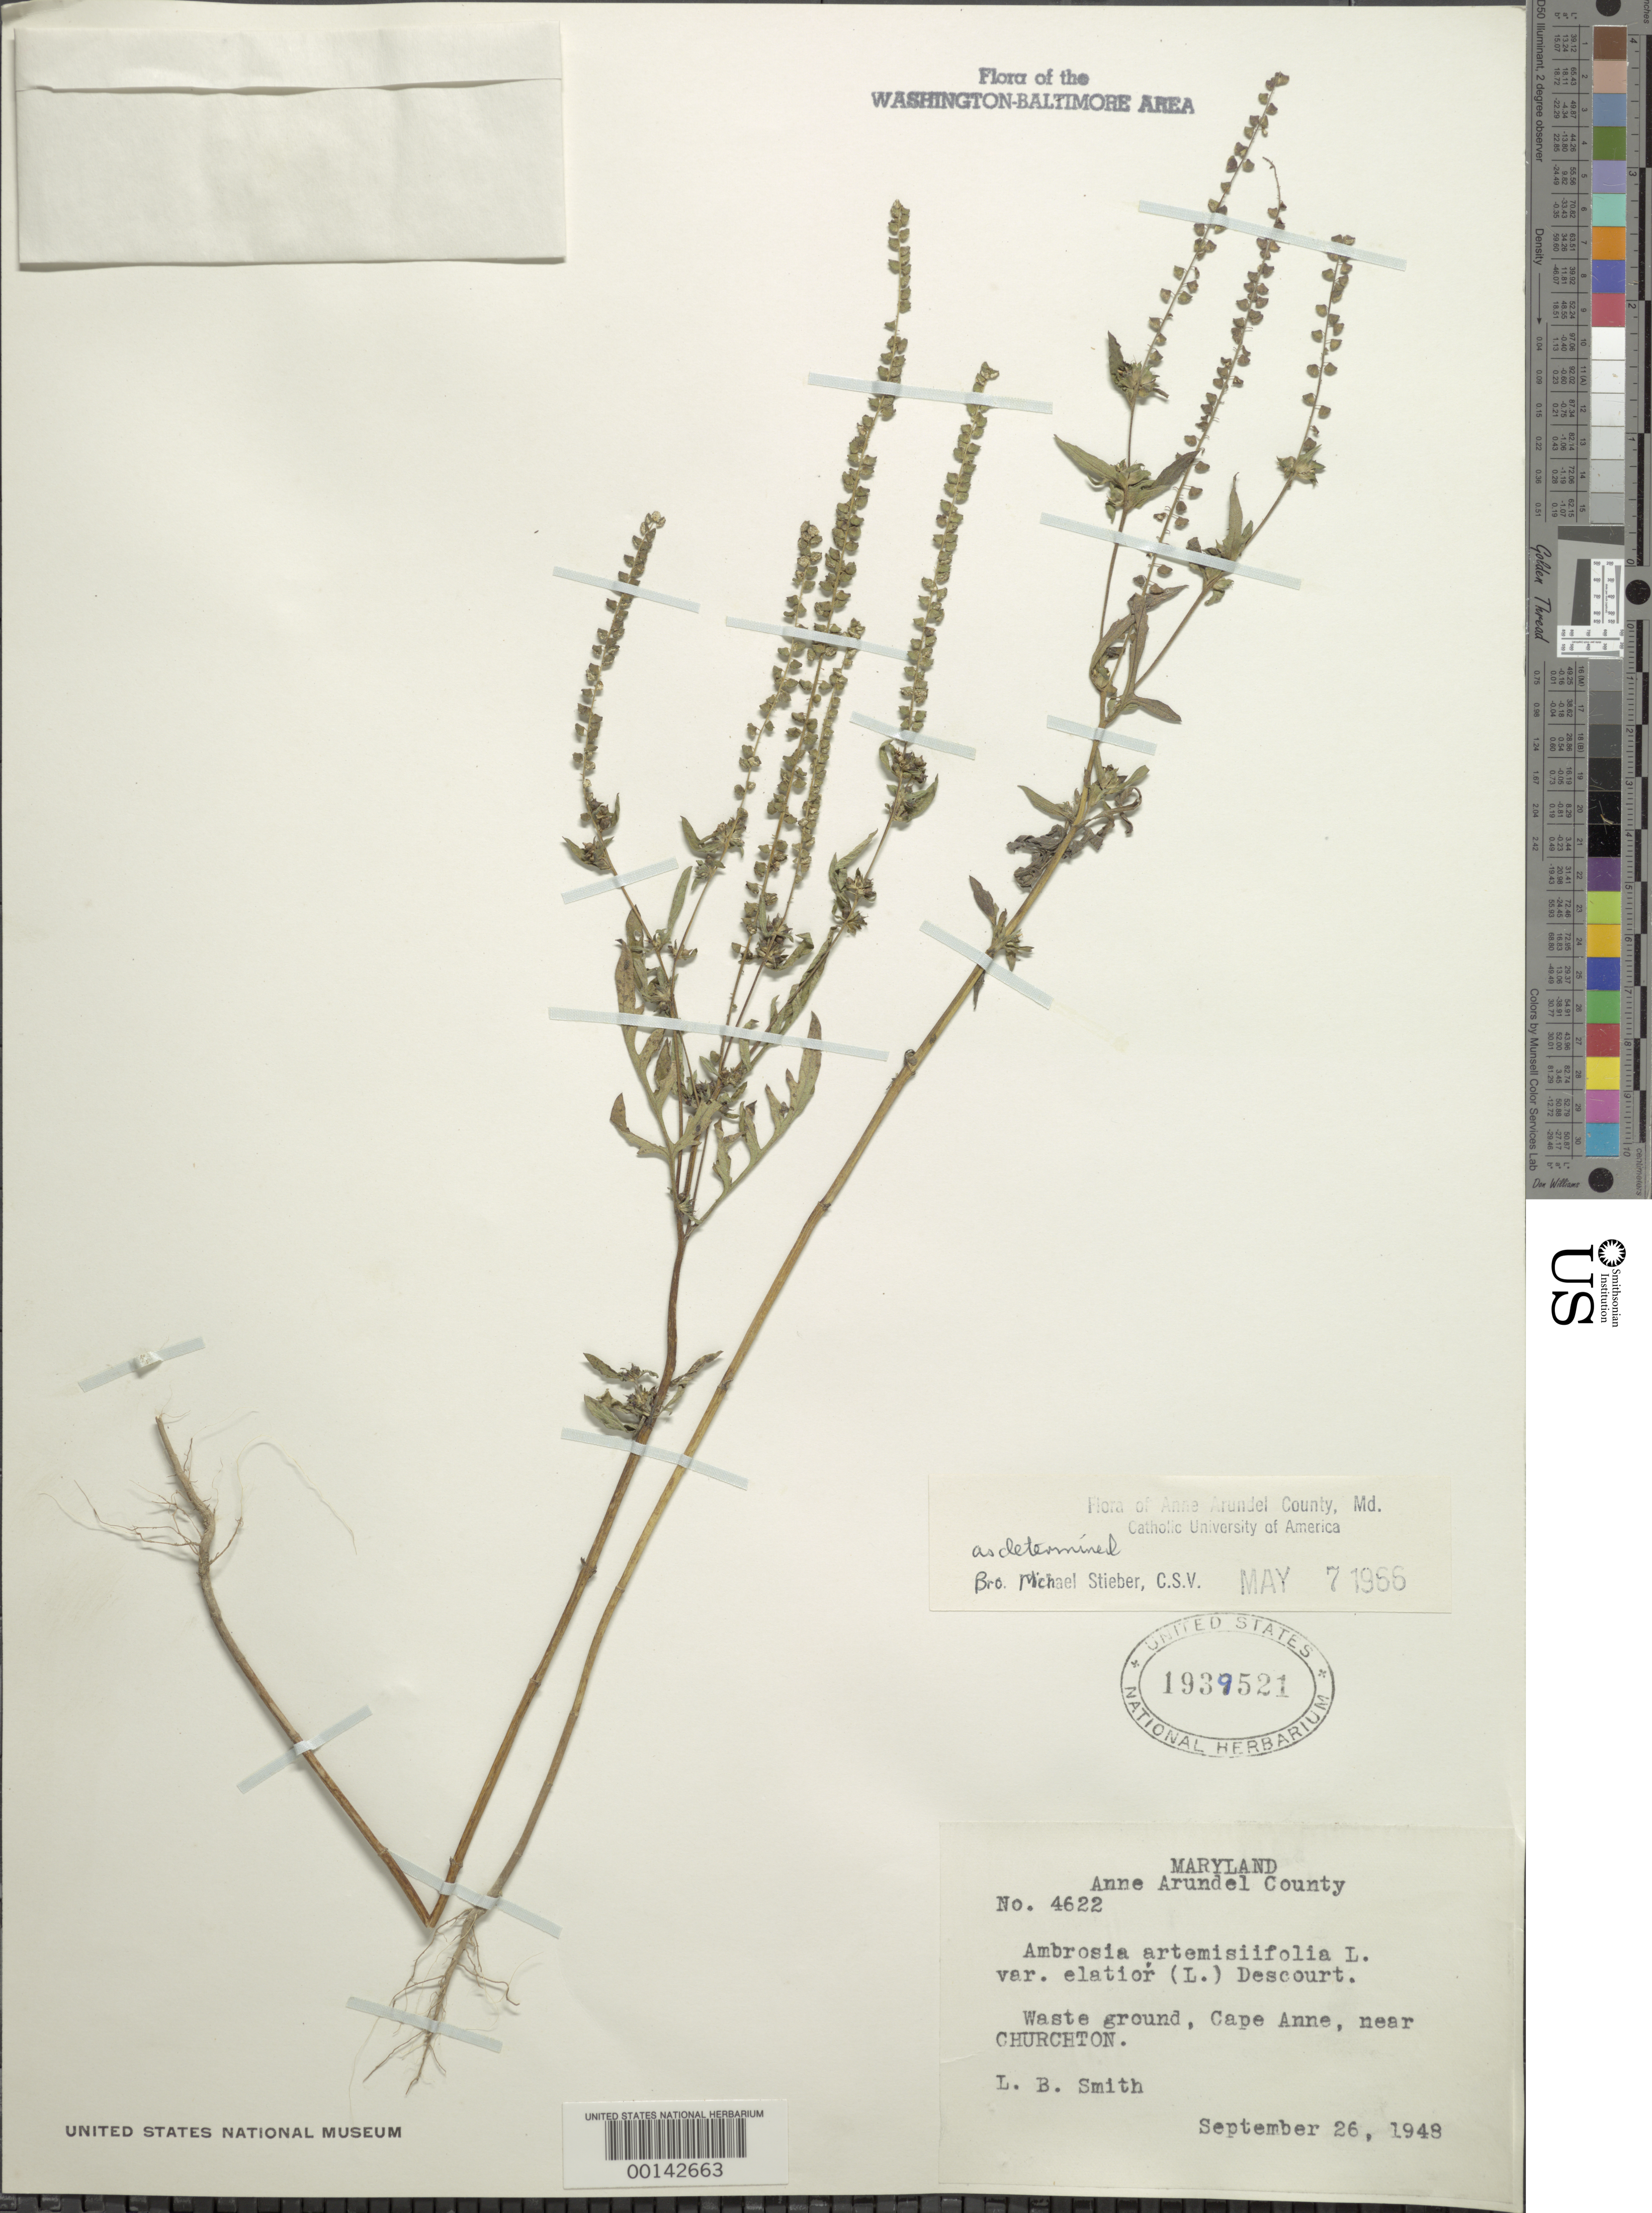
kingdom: Plantae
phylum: Tracheophyta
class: Magnoliopsida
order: Asterales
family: Asteraceae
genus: Ambrosia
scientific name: Ambrosia artemisiifolia var. elatior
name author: (L.) Descourt.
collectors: L. Smith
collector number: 4622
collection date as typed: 26 Sep 1948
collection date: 1948-09-26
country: United States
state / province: Maryland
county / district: Anne Arundel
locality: Cape Anne near Churchton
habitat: Waste ground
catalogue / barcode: US 1939521